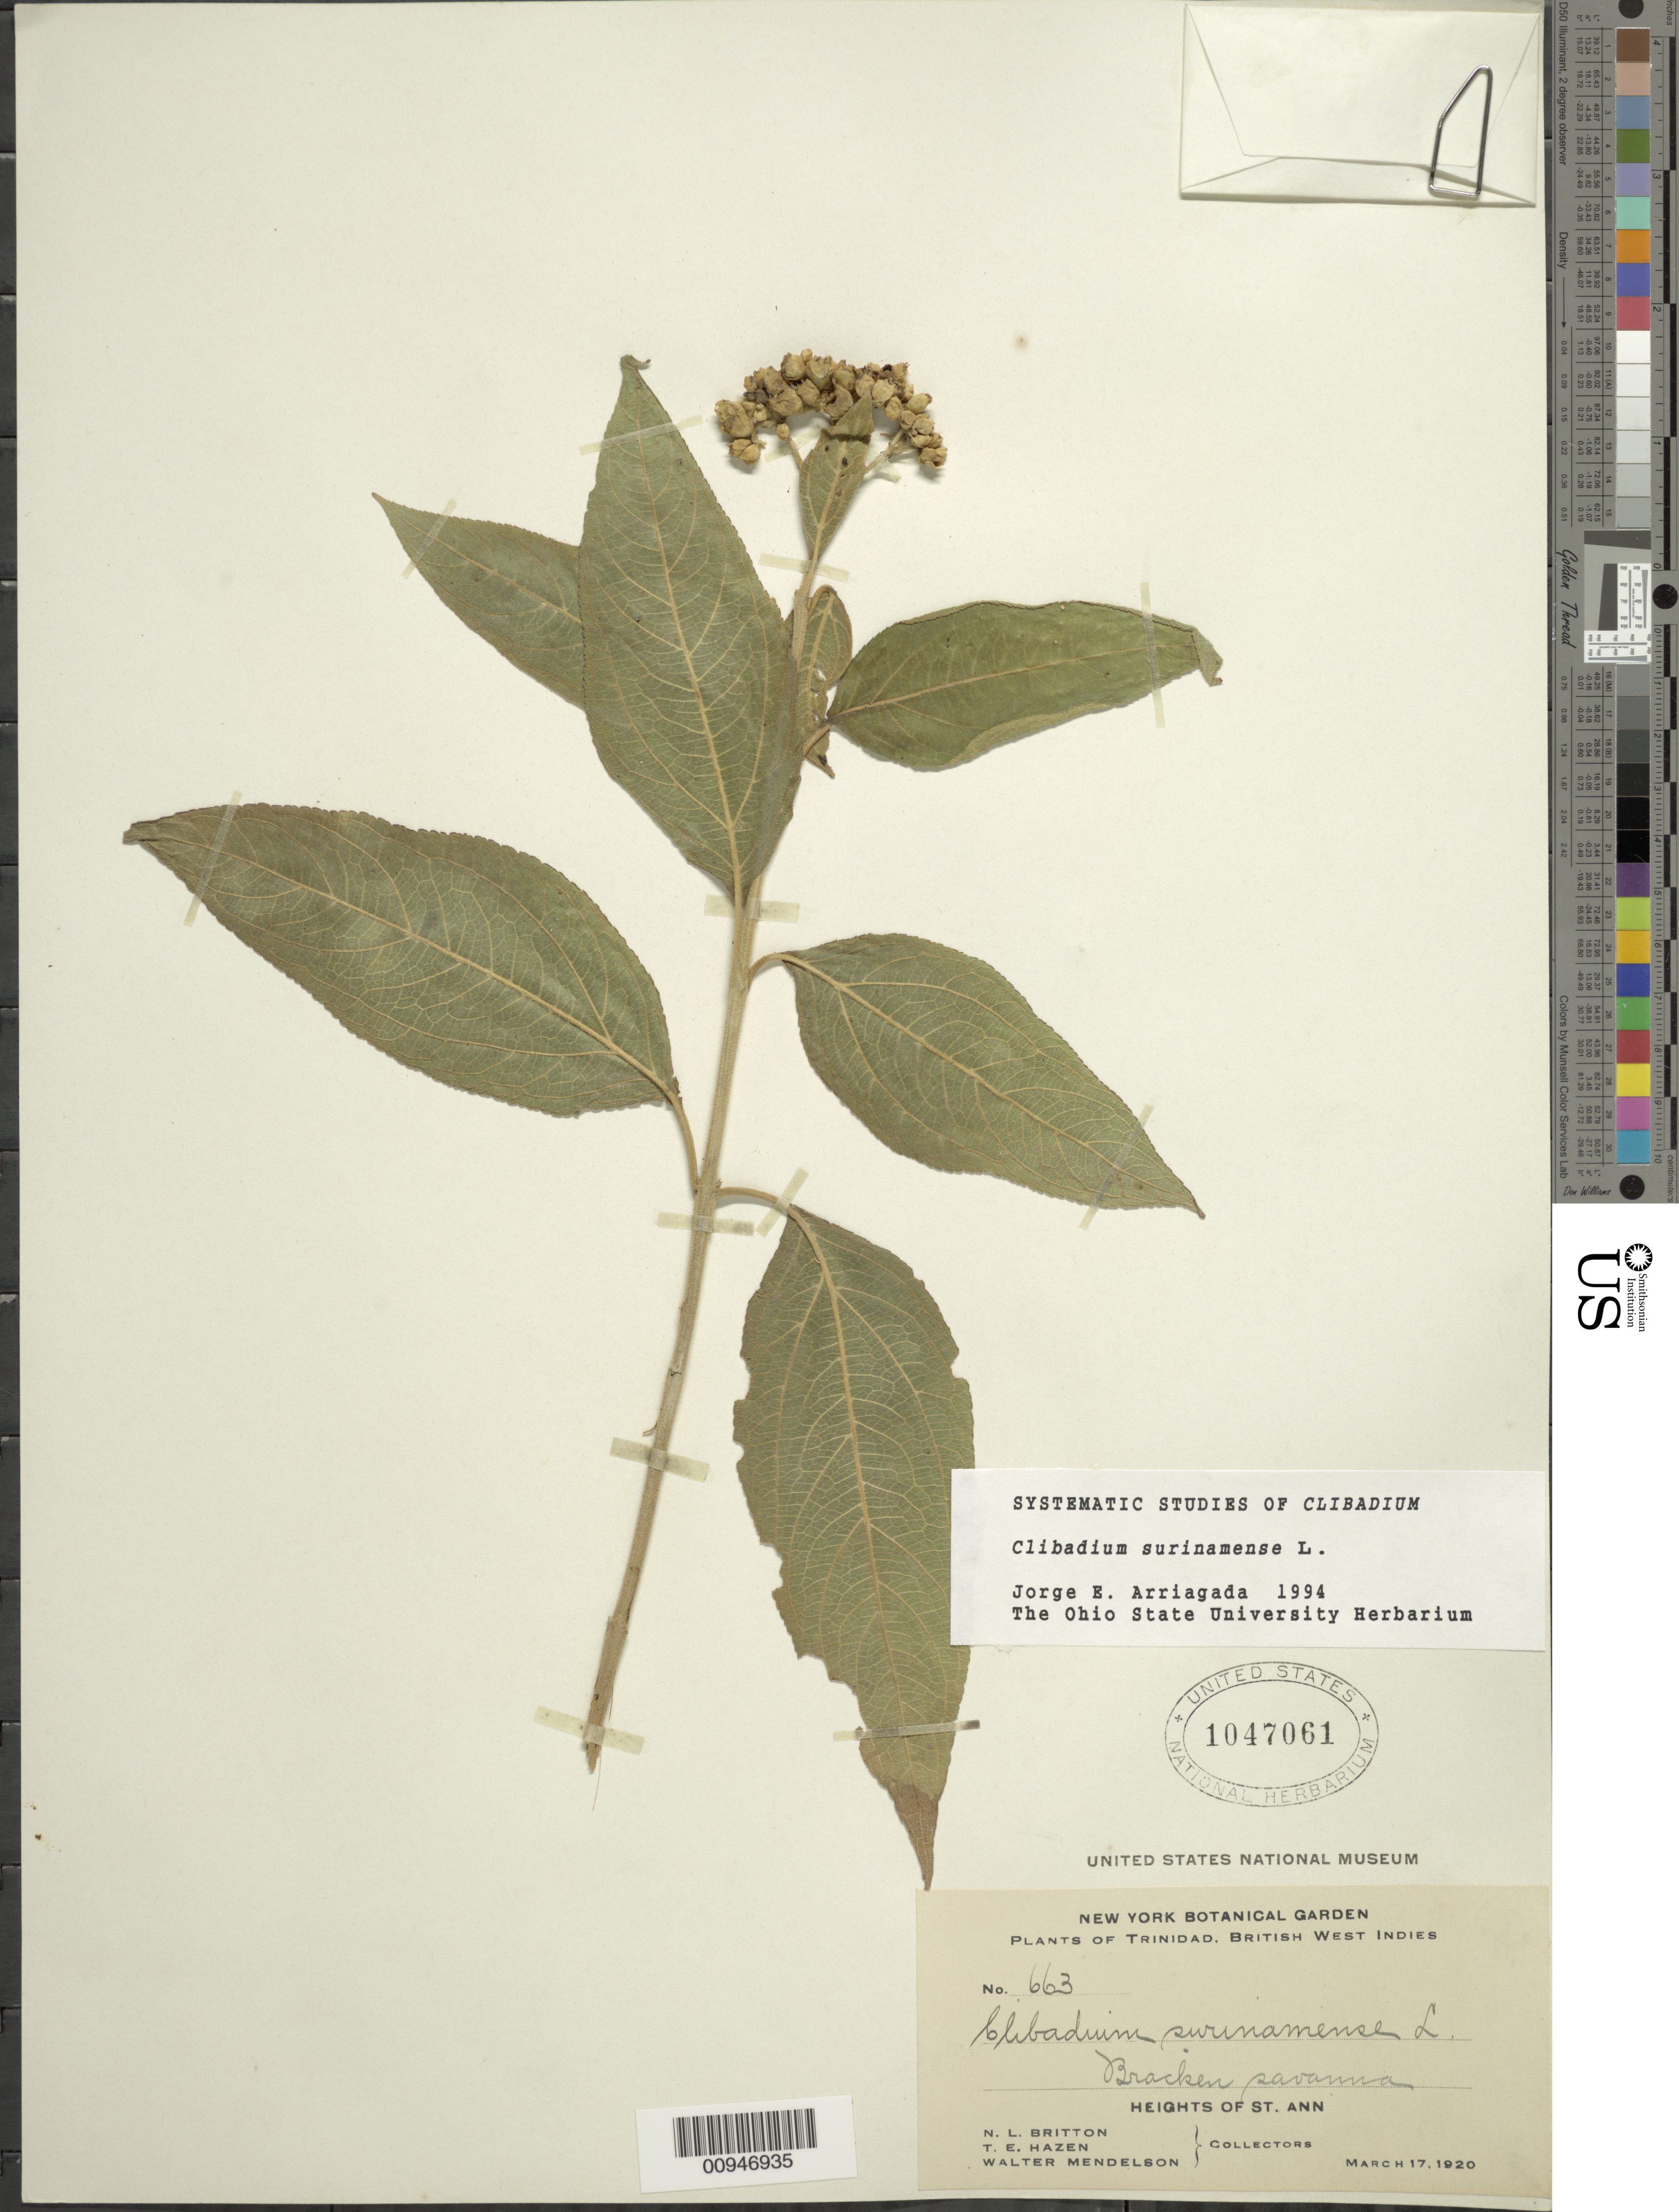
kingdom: Plantae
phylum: Tracheophyta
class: Magnoliopsida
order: Asterales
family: Asteraceae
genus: Clibadium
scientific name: Clibadium surinamense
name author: L.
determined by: Arriagada, J. E.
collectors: N. Britton, T. E. Hazen & W. Mendelson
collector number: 663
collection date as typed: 17 Mar 1920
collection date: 1920-03-17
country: Trinidad and Tobago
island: Trinidad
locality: Heights of St. Ann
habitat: Broken savanna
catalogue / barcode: US 1047061